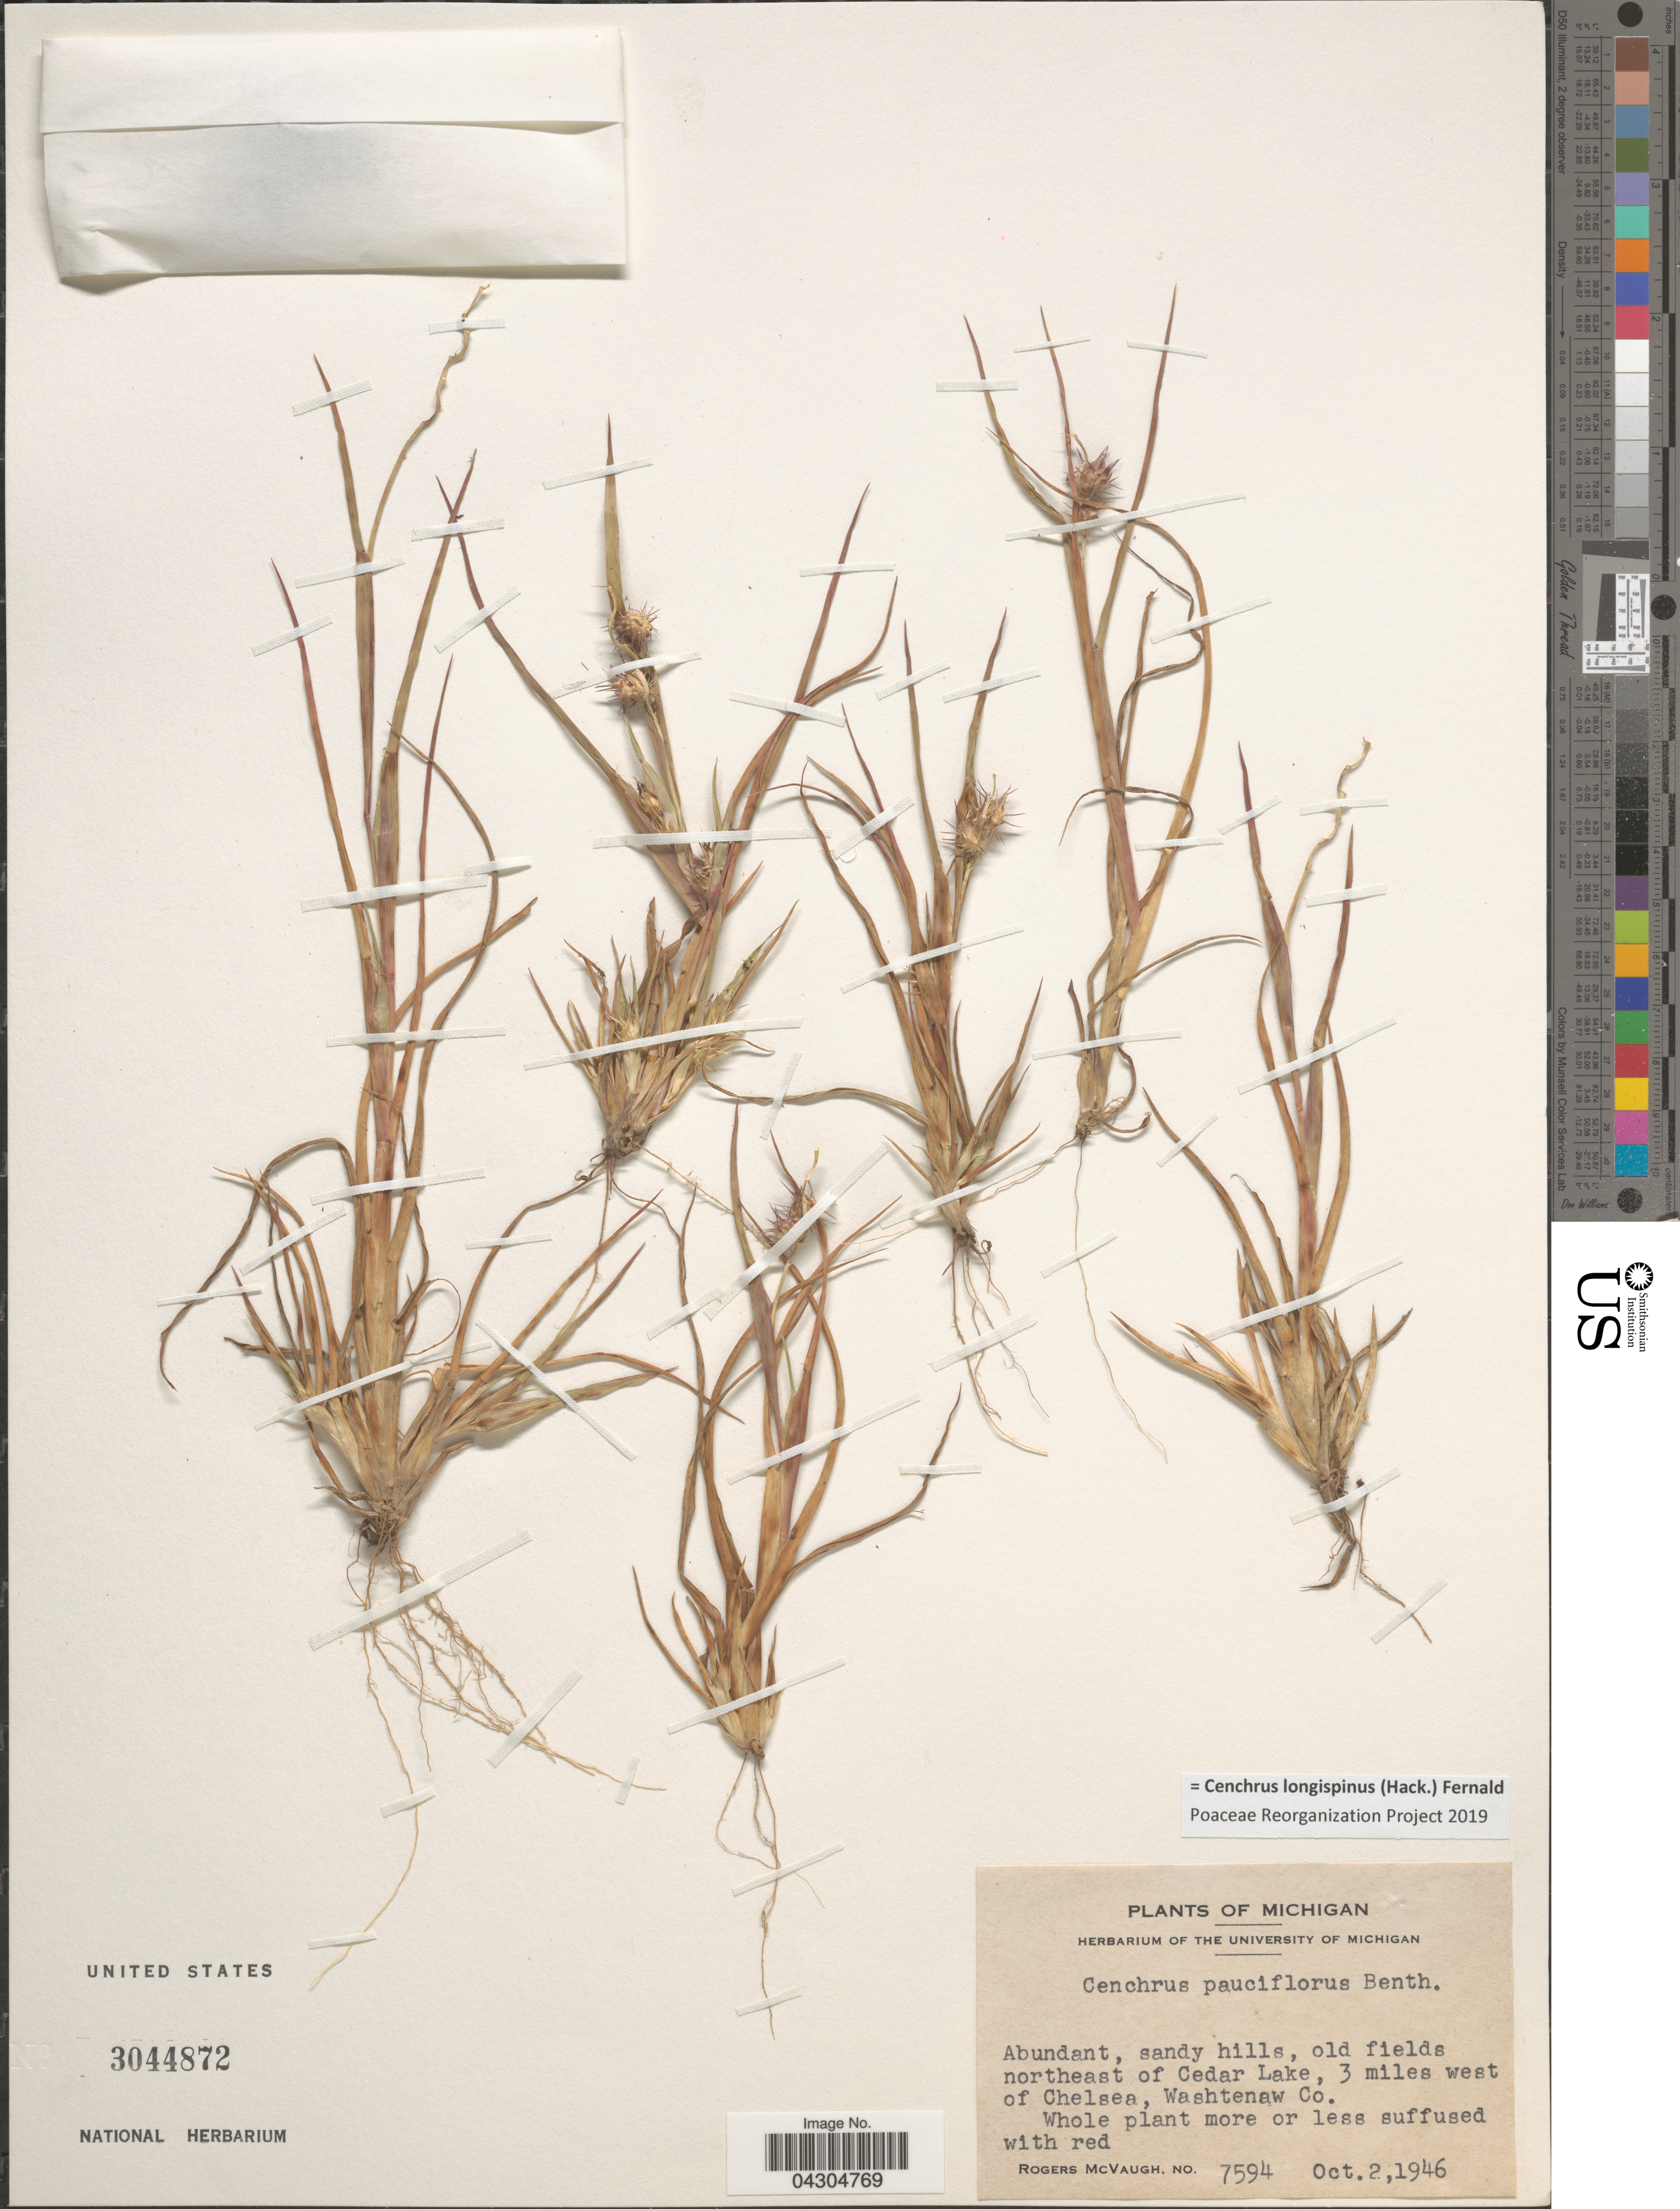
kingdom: Plantae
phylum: Tracheophyta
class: Liliopsida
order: Poales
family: Poaceae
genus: Cenchrus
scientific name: Cenchrus longispinus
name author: (Hack.) Fernald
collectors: R. McVaugh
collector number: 7594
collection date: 1946-10-02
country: United States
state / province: Michigan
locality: Old fields northeast of Cedar Lake, 3 miles west of Chelsea, Washtenaw Co.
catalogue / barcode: US 3044872